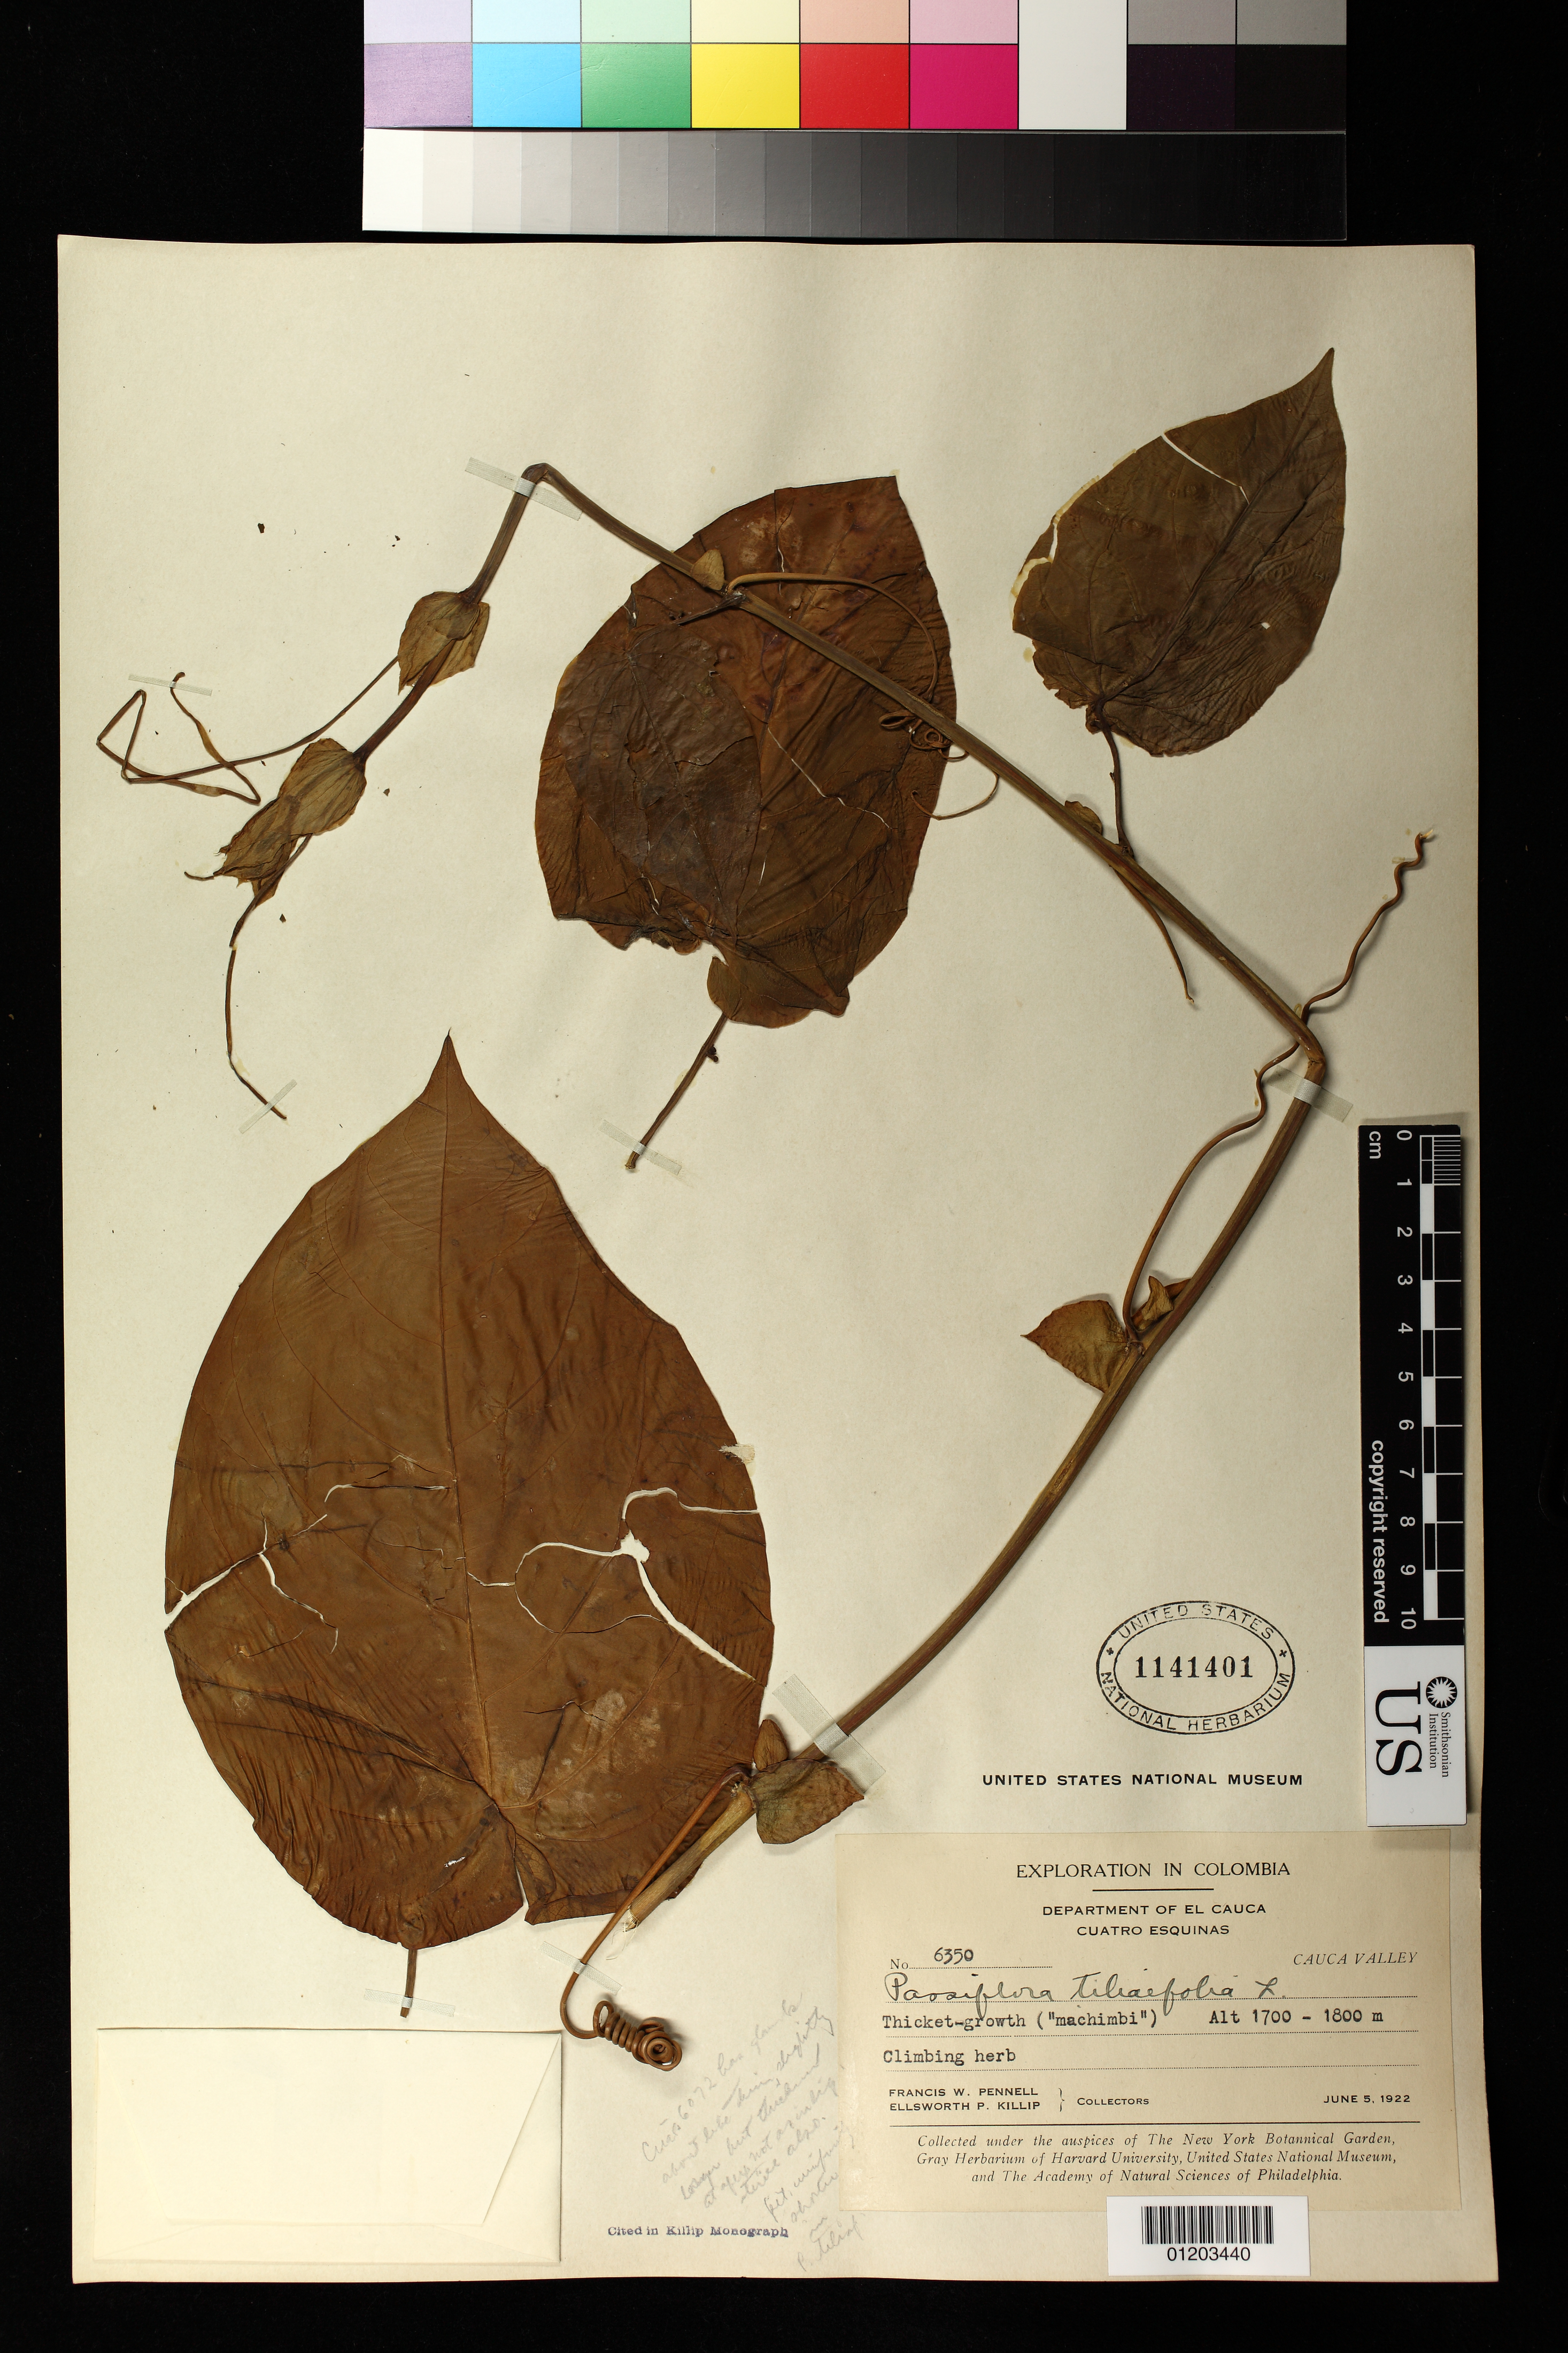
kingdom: Plantae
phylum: Tracheophyta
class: Magnoliopsida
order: Malpighiales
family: Passifloraceae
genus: Passiflora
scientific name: Passiflora tiliifolia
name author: L.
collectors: F. W. Pennell & E. P. Killip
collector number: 6350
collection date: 1922-06-05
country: Colombia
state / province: Cundinamarca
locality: Cuatro Esquinas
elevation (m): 1700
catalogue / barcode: US 1141401